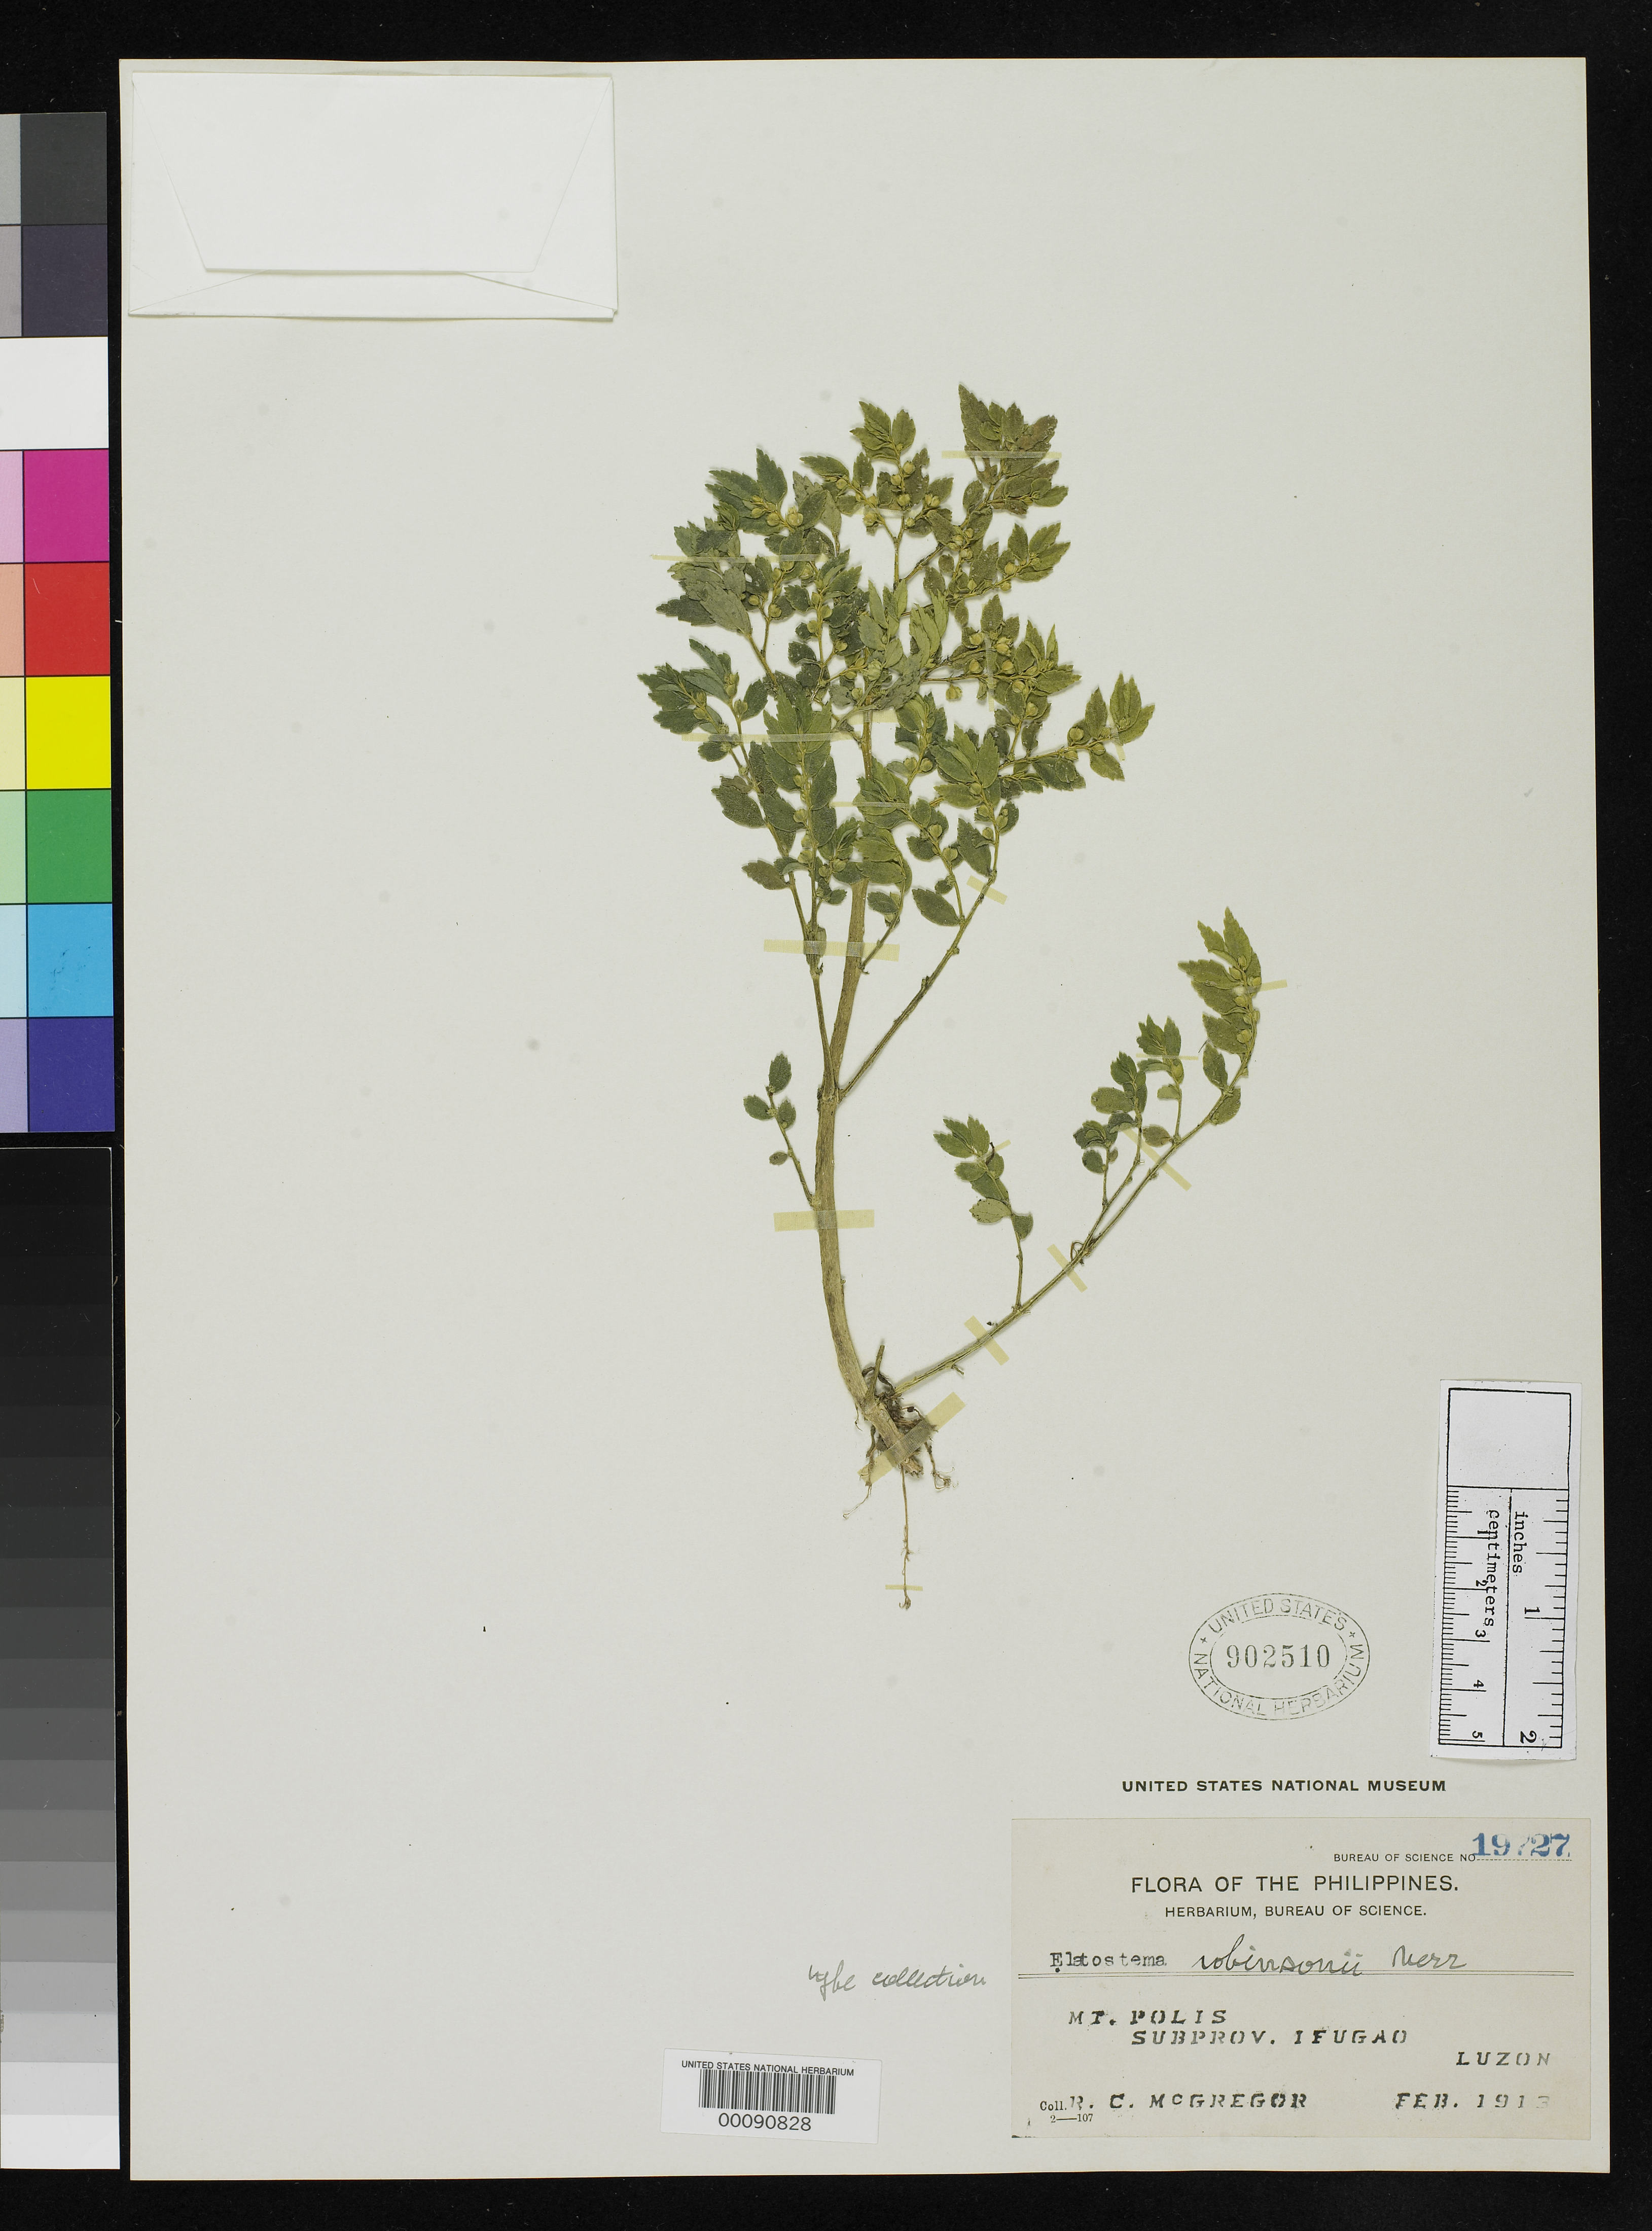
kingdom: Plantae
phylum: Tracheophyta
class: Magnoliopsida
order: Rosales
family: Urticaceae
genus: Elatostema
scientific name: Elatostema robinsonii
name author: Merr.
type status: Isotype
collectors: R. C. McGregor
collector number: Bur. Sci. 19727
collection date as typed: Feb 1913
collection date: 1913-02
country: Philippines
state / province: Cordillera (Administrative Region)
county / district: Ifugao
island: Luzon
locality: Mt. Polis.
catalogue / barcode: US 902510